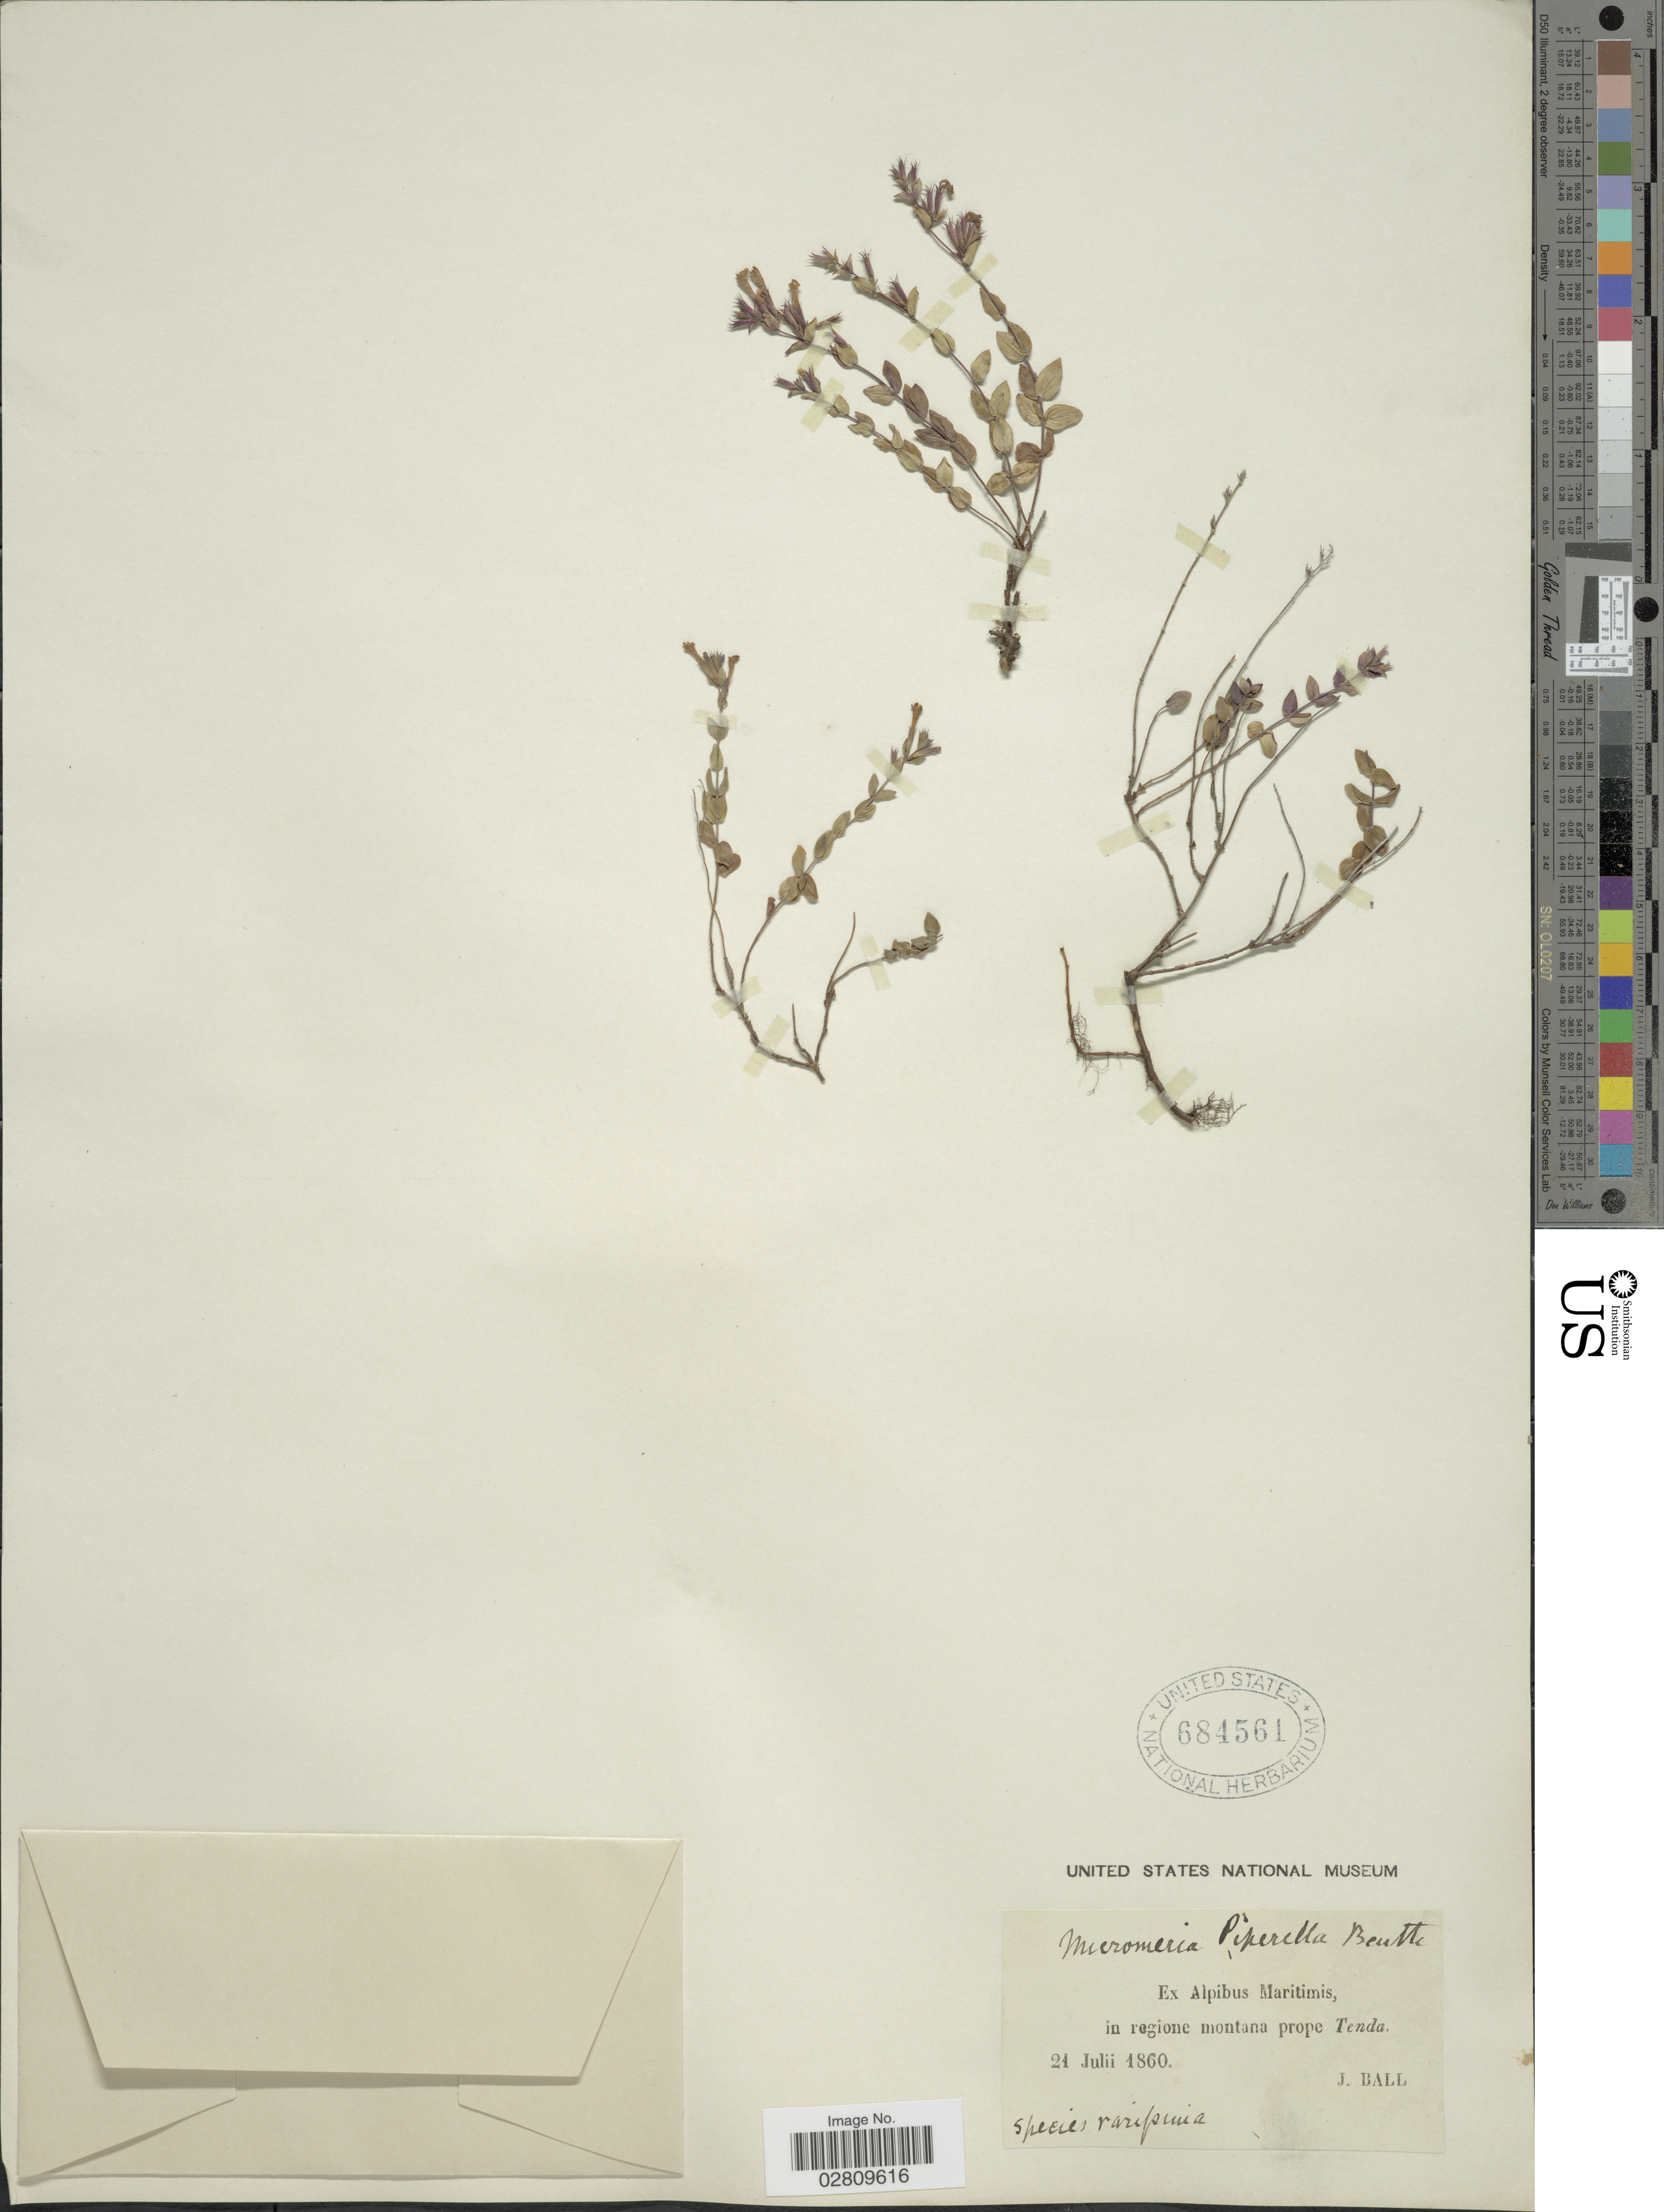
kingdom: Plantae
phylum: Tracheophyta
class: Magnoliopsida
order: Lamiales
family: Lamiaceae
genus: Micromeria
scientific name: Micromeria piperella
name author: Pančić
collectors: J. Ball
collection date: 1860-07-21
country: France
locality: Ex Alpibus Maritimis, in regione montana prope Tenda.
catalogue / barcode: US 684561